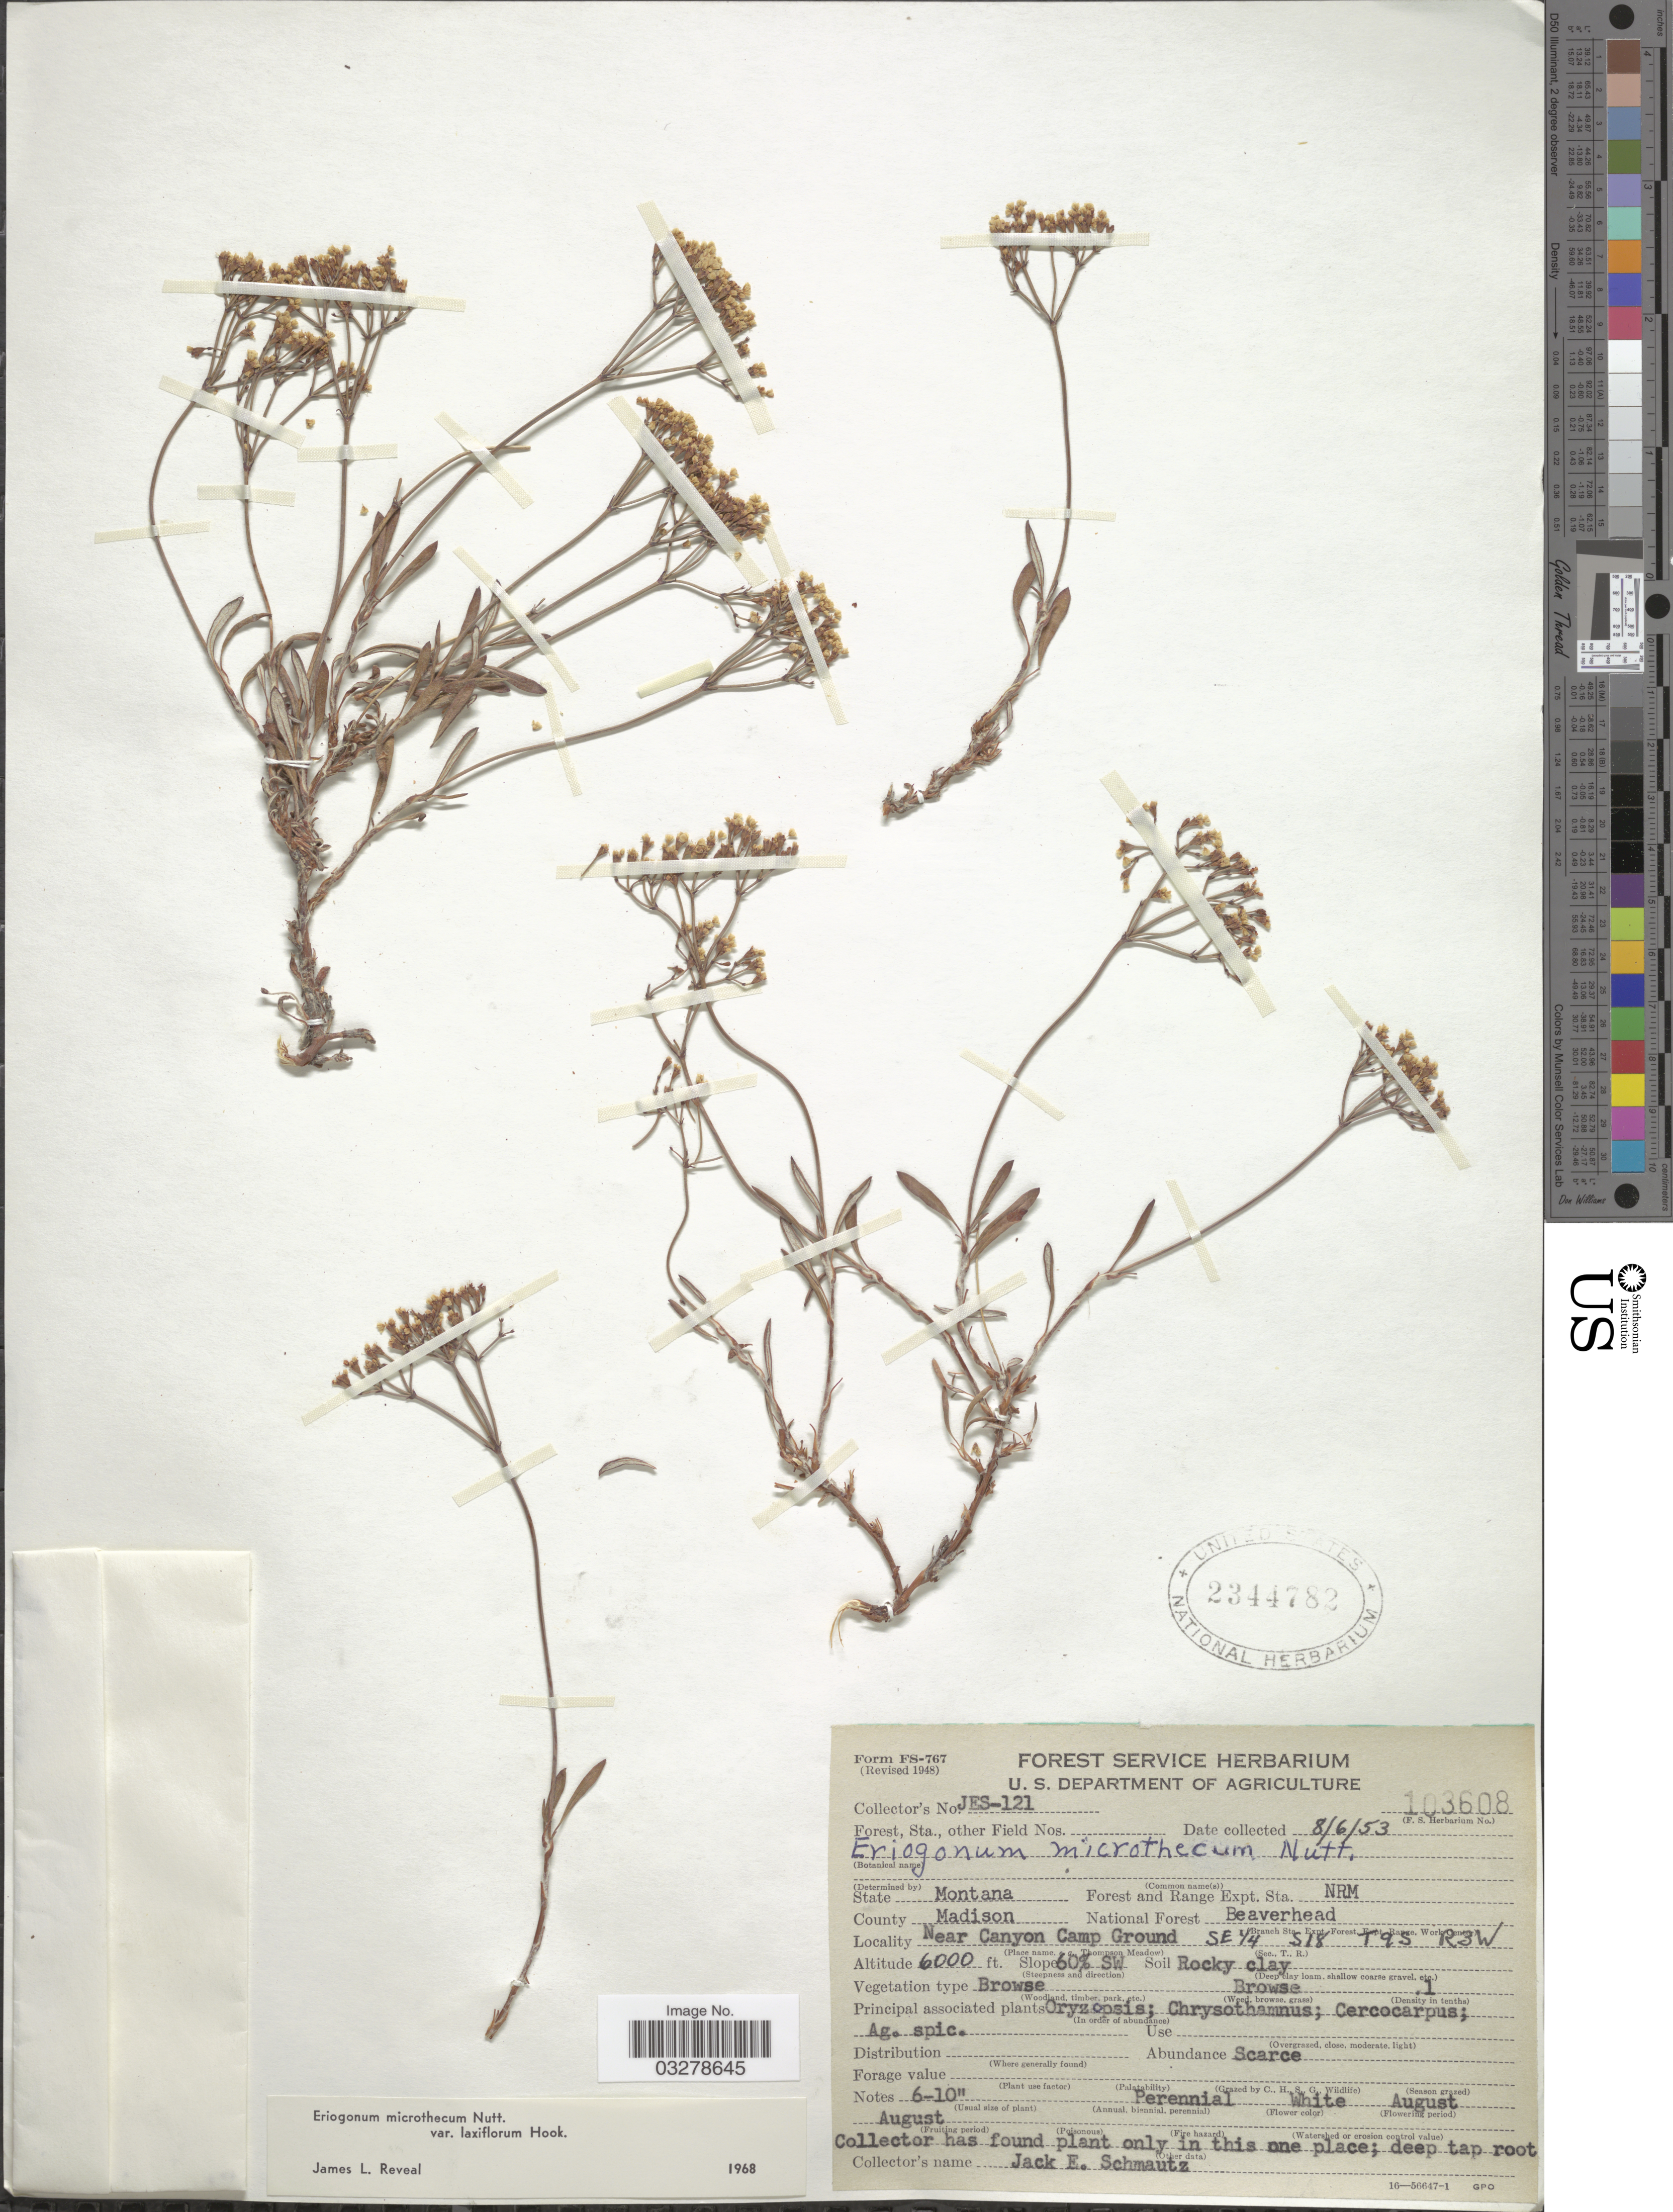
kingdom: Plantae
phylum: Tracheophyta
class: Magnoliopsida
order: Caryophyllales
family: Polygonaceae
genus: Eriogonum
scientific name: Eriogonum microtheca var. laxiflorum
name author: Hook.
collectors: J. Schmautz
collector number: JES-121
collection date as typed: Transcribed d/m/y: 6/8/53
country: United States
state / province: Montana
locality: County Madison. National Forest Beaverhead. Near Canyon Camp Ground. SE¼ S18 T9S R3W.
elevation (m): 1829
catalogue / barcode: US 2344782